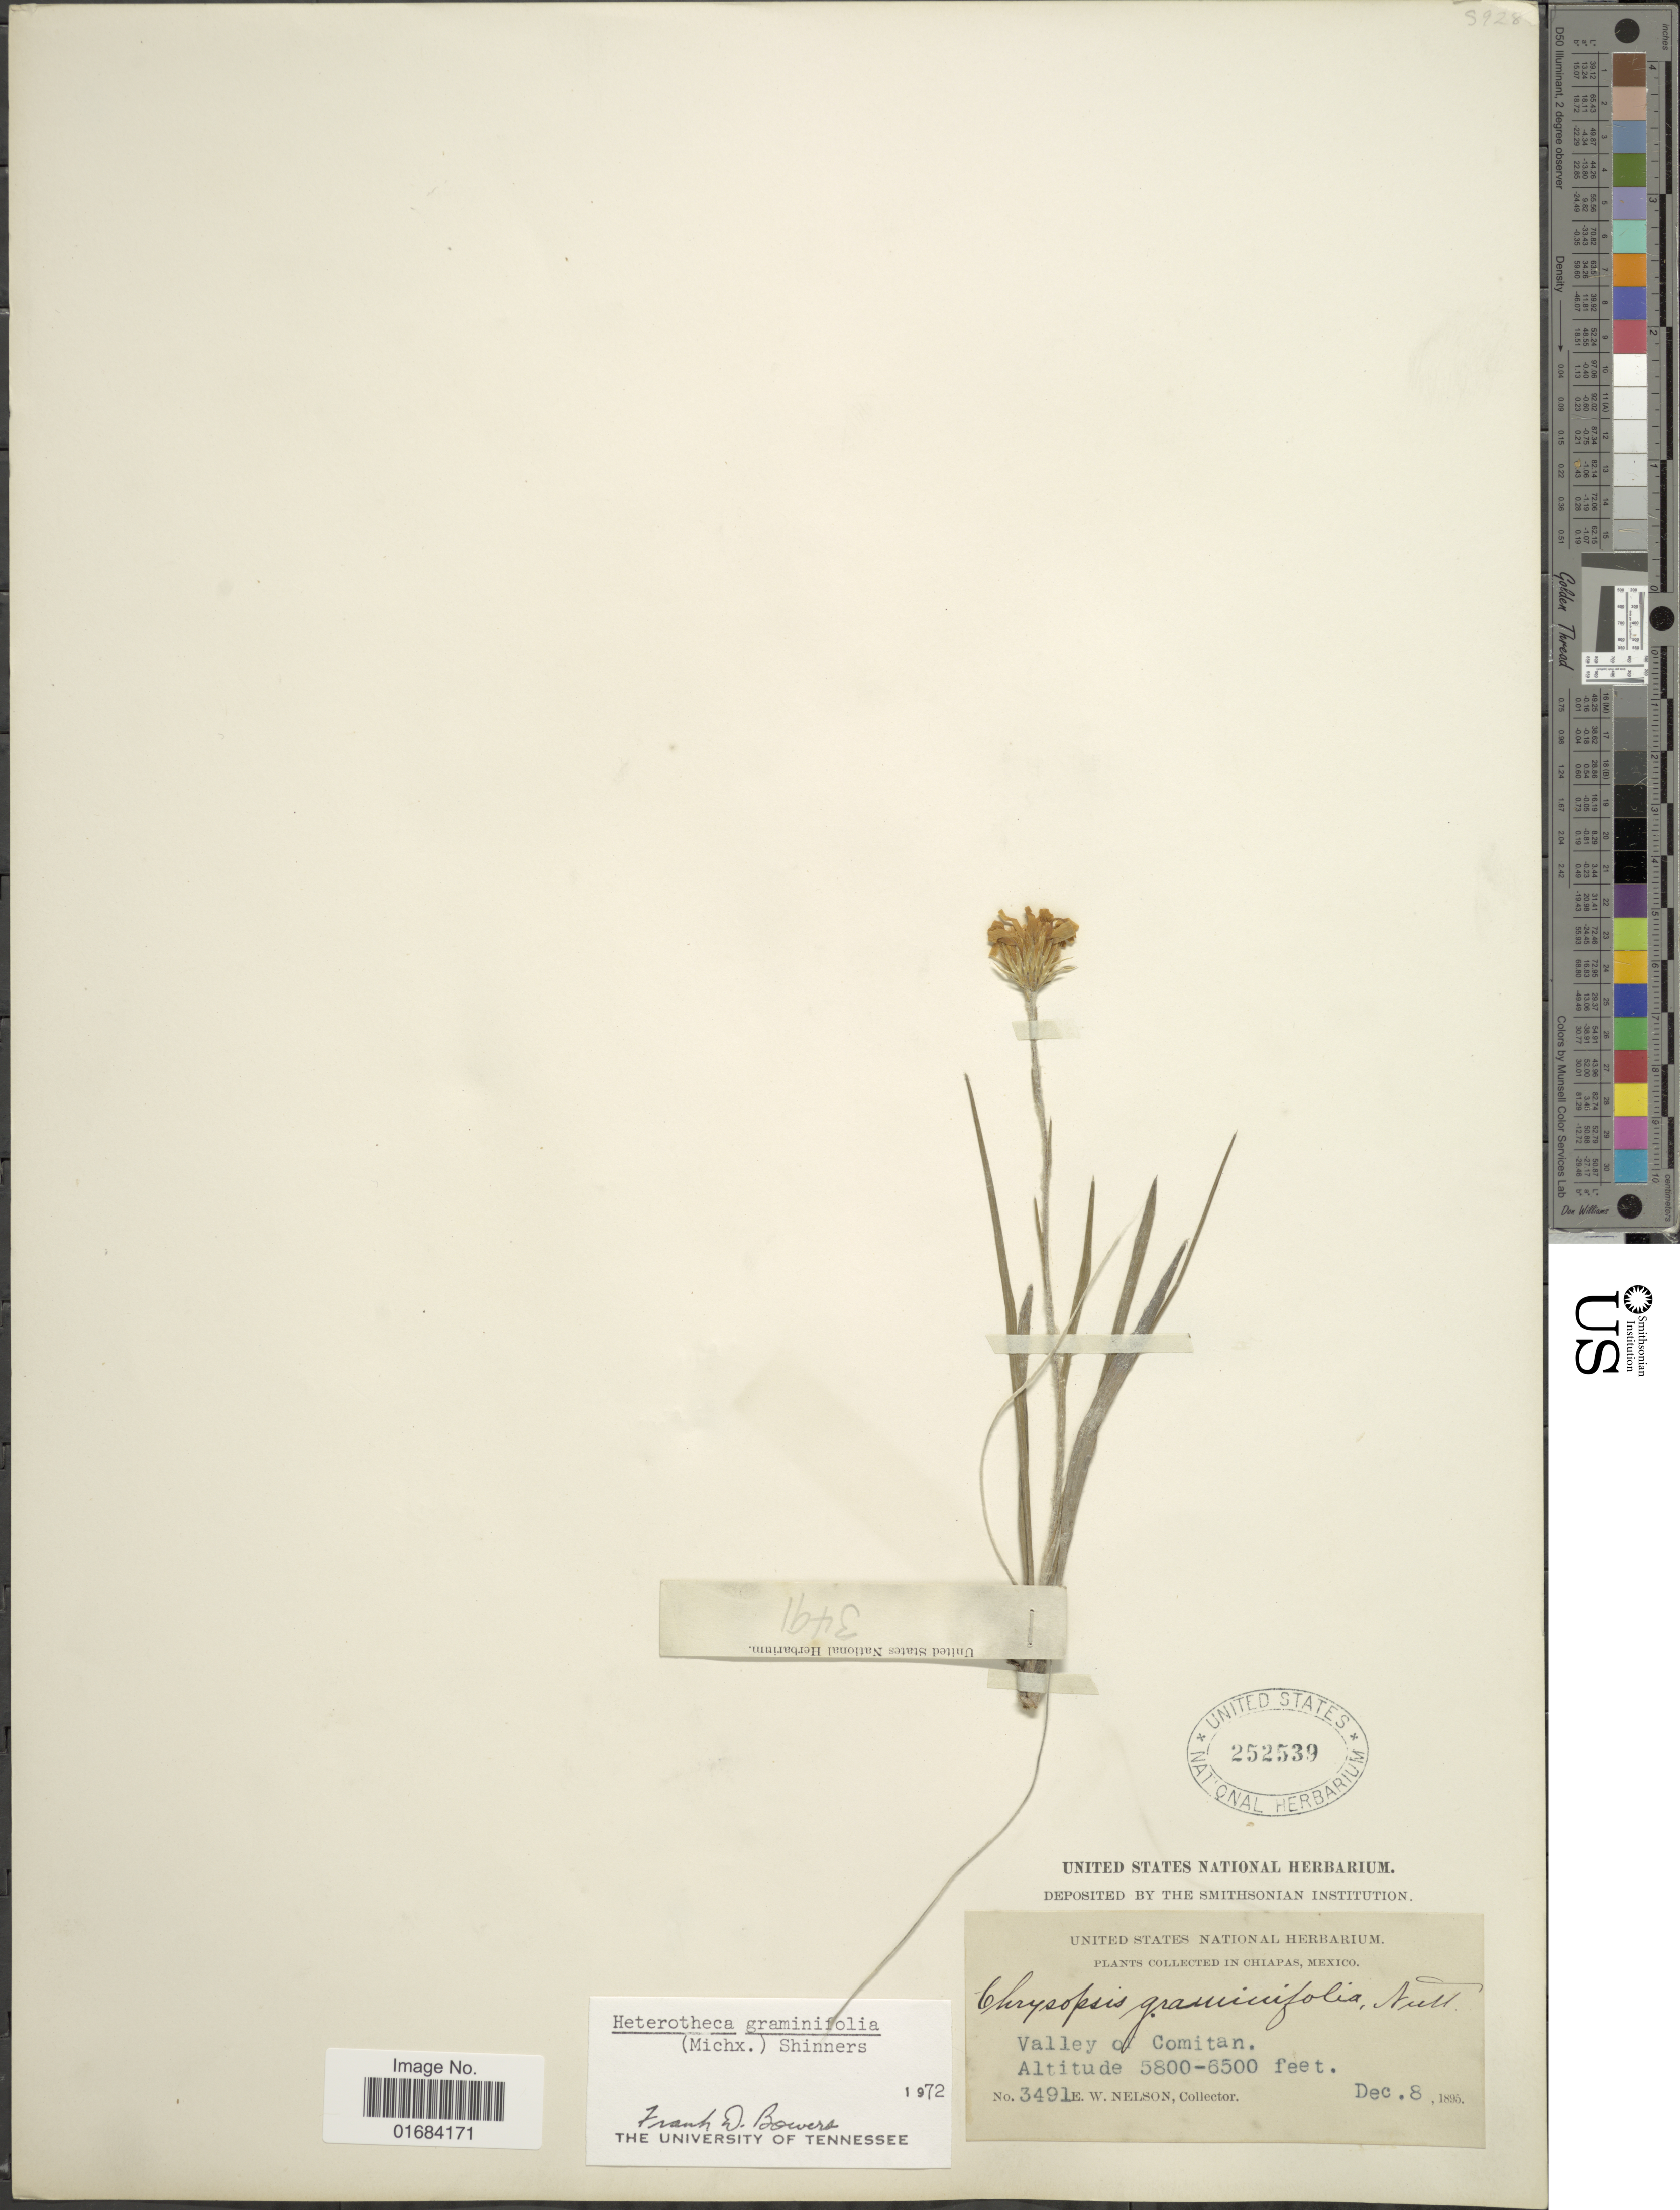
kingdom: Plantae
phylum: Tracheophyta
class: Magnoliopsida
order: Asterales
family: Asteraceae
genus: Pityopsis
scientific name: Pityopsis graminifolia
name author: (Michx.) Nutt.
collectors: E. W. Nelson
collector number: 3491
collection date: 1895-12-08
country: Mexico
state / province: Chiapas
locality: Valley of Comitan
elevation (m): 1768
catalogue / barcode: US 252539